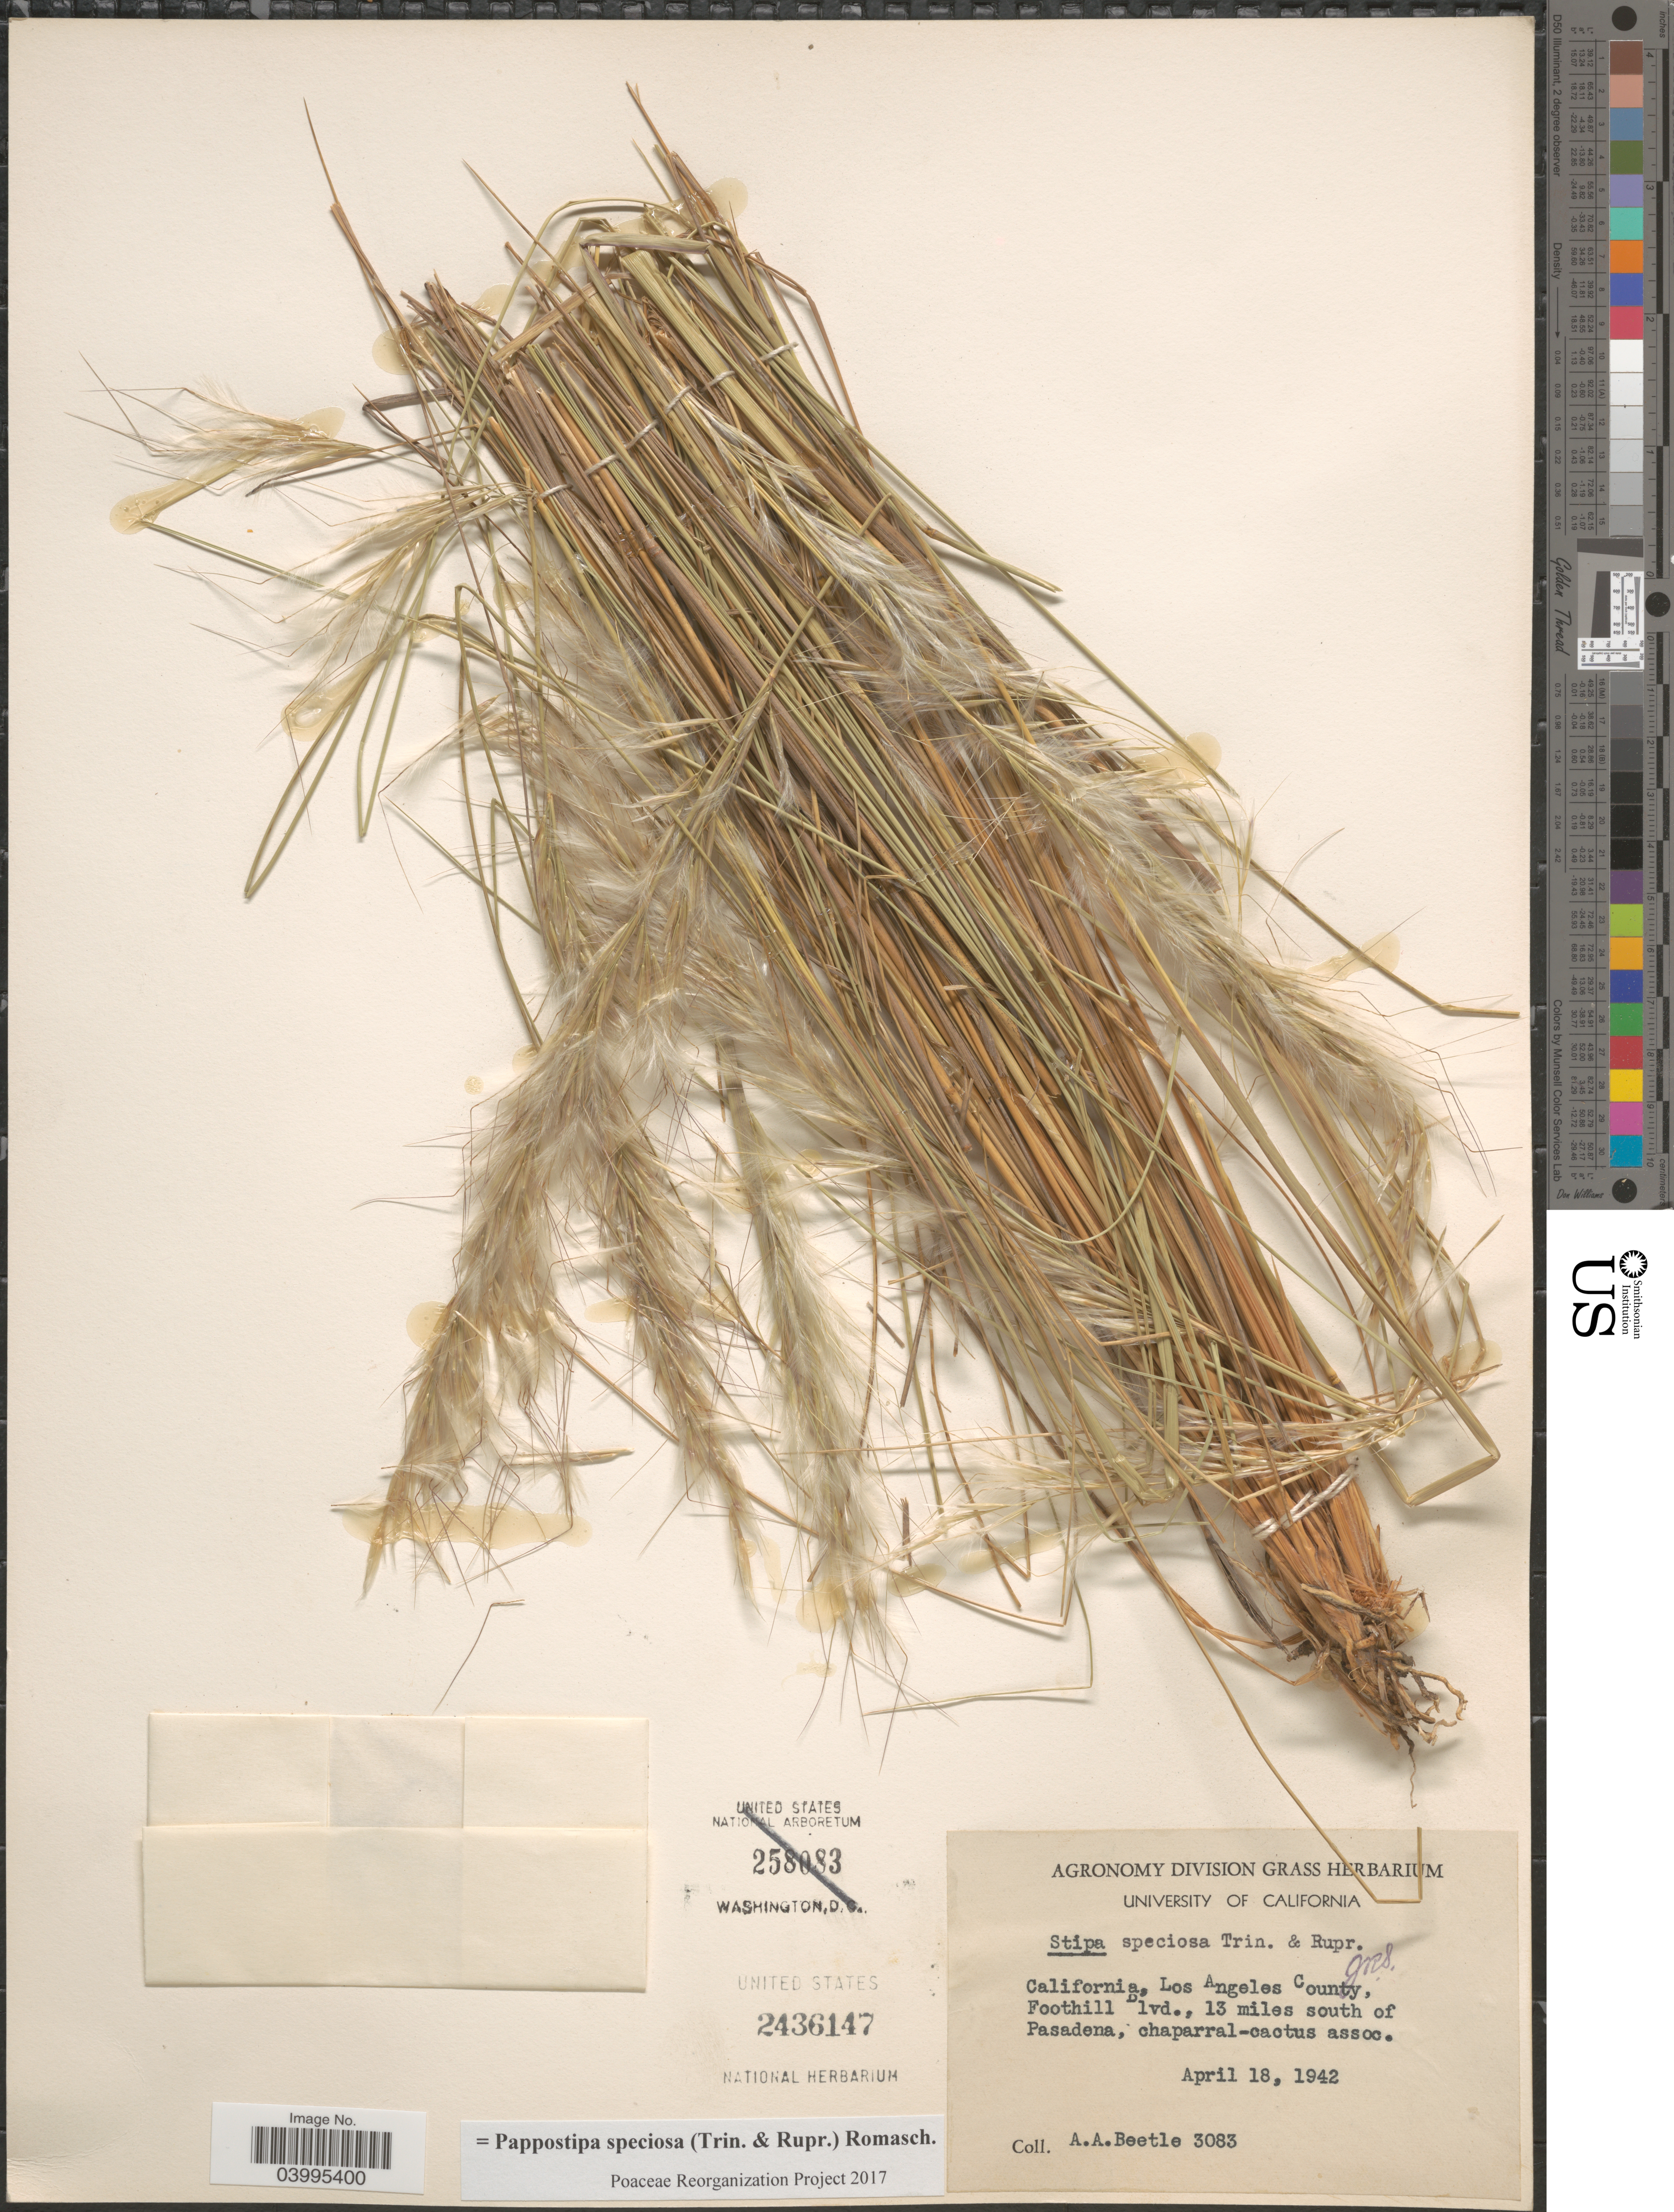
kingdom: Plantae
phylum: Tracheophyta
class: Liliopsida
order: Poales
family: Poaceae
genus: Pappostipa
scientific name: Pappostipa speciosa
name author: (Trin. & Rupr.) Romasch.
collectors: A. A. Beetle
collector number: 3083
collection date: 1942-04-18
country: United States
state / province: California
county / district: Los Angeles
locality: Los Angeles County, Foothill Blvd., 13 miles south of Pasadena, chaparral-cactus assoc.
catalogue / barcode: US 2436147